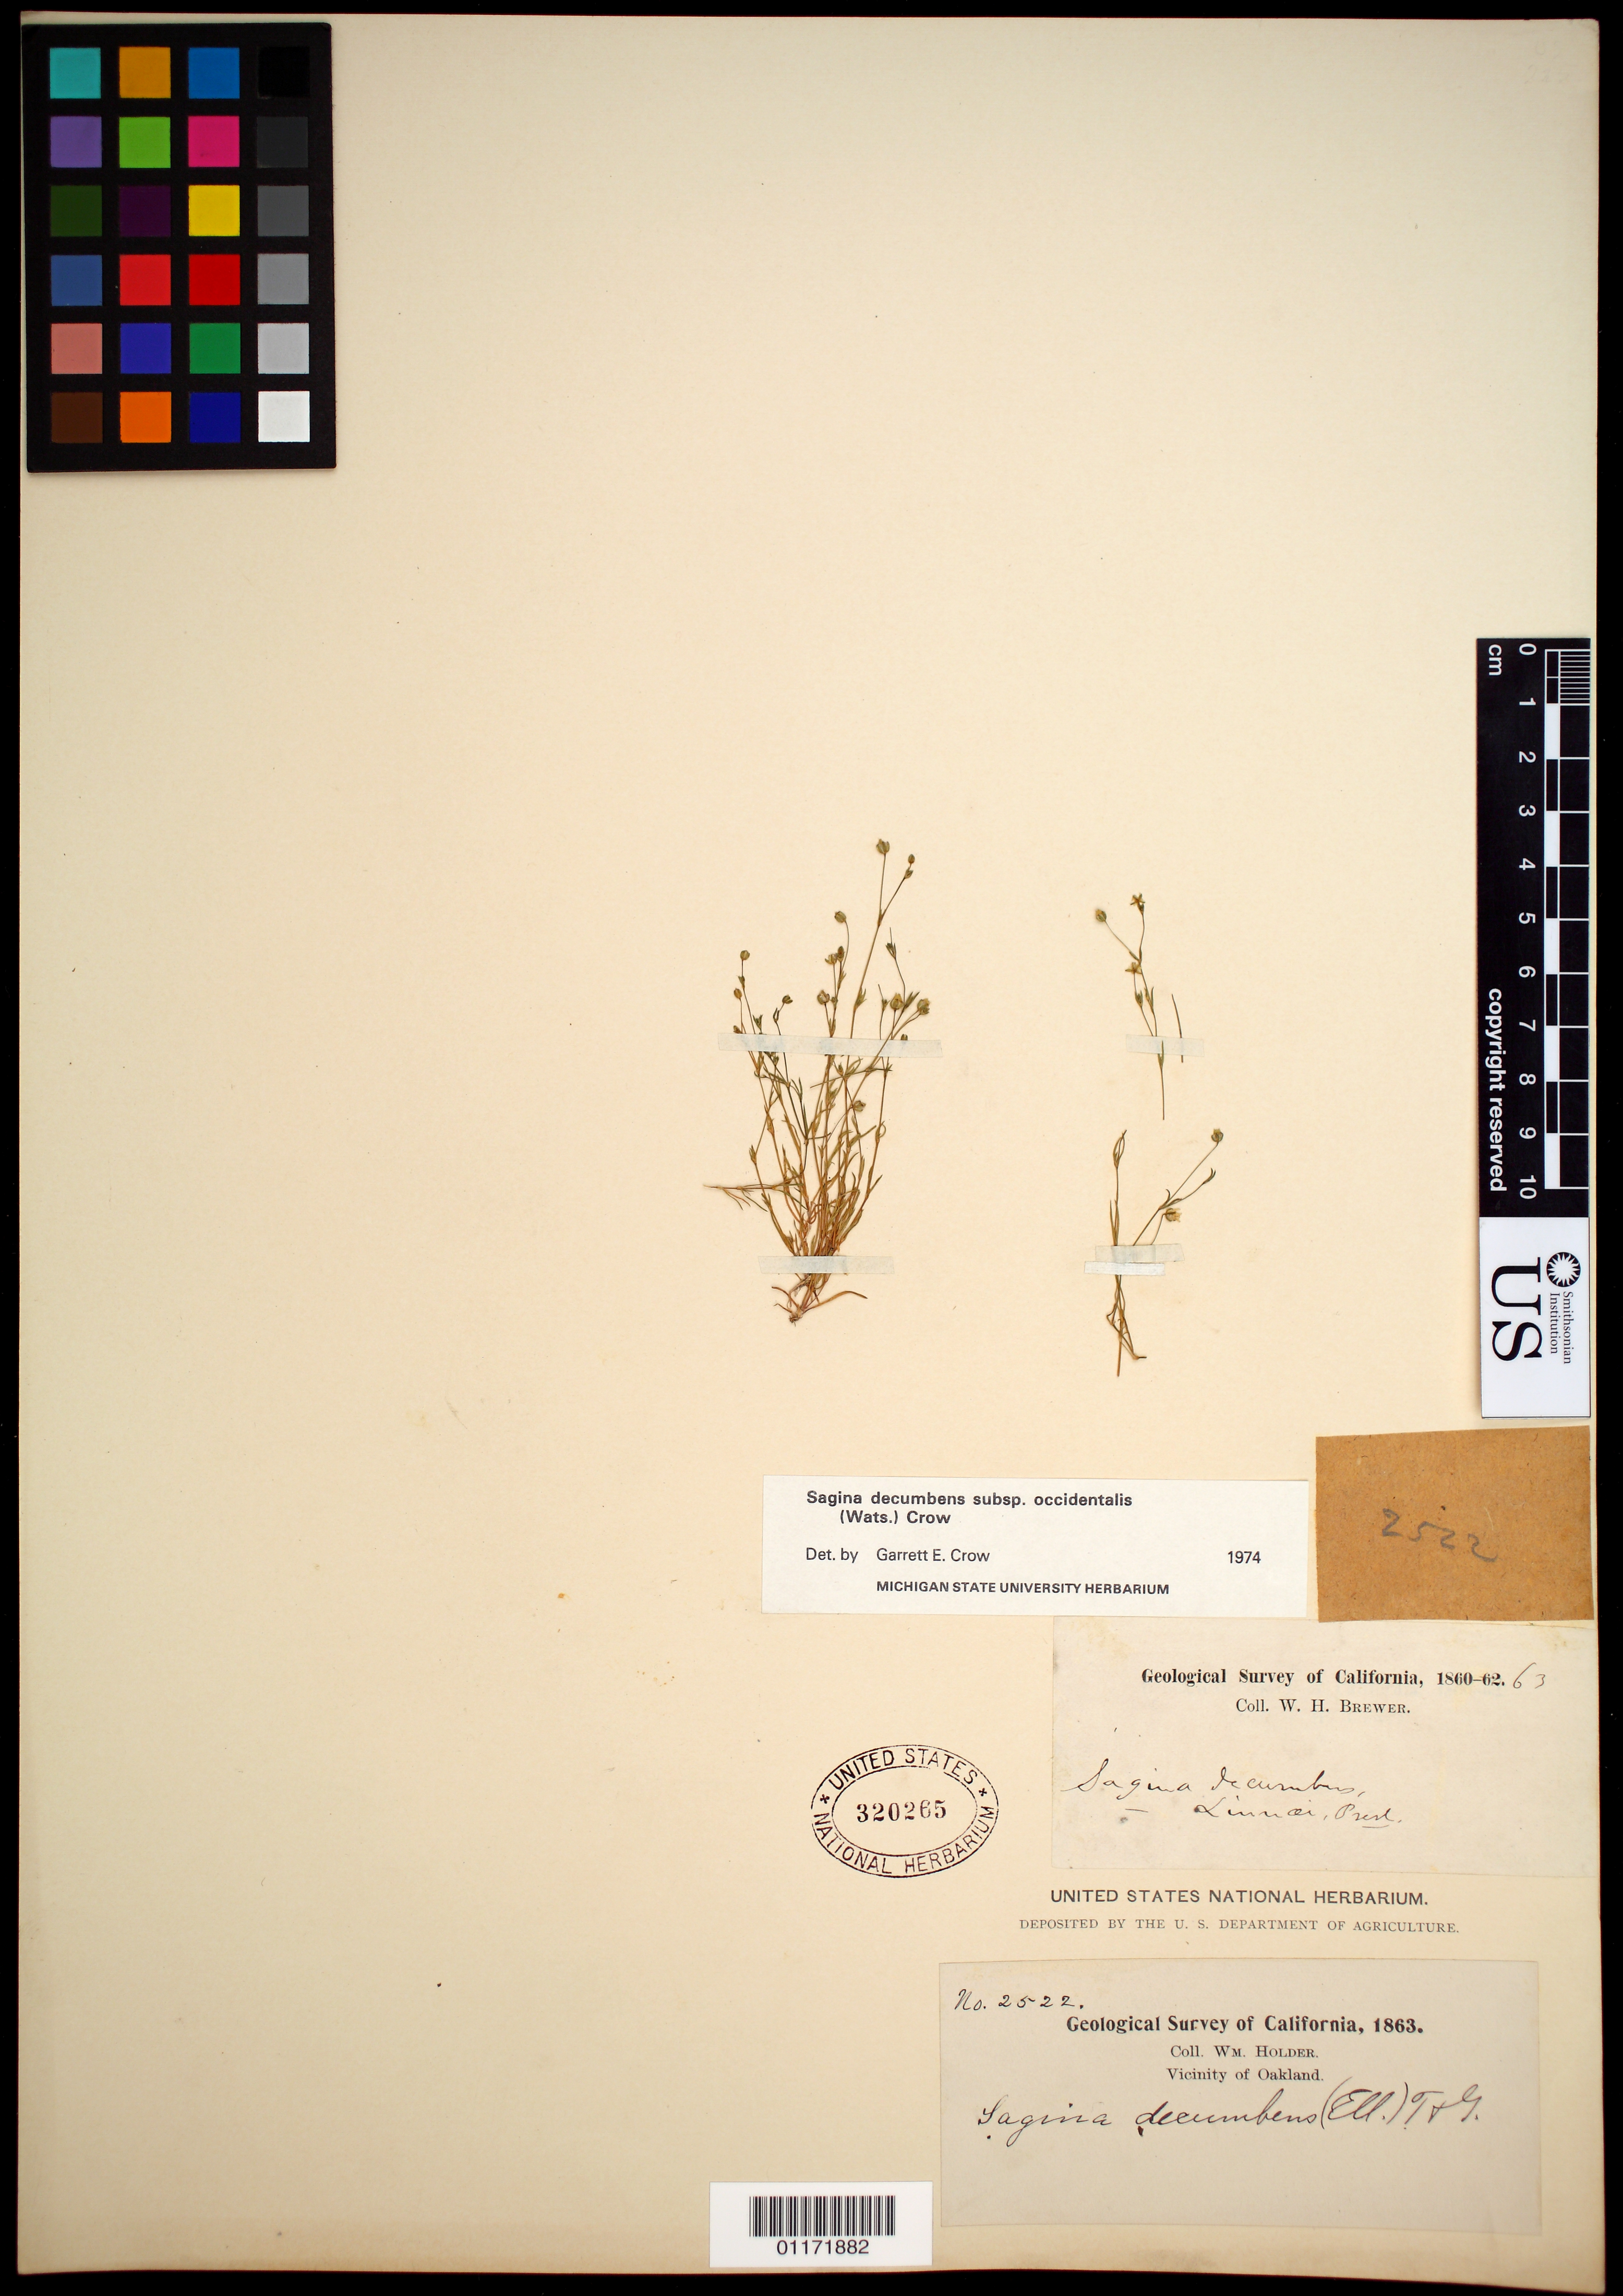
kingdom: Plantae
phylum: Tracheophyta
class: Magnoliopsida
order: Caryophyllales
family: Caryophyllaceae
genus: Sagina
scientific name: Sagina decumbens subsp. occidentalis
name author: (S. Watson) G.E. Crow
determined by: Crow, G. E.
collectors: W. Holder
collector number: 2522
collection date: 1863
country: United States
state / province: California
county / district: Alameda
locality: Vicinity of Oakland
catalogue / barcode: US 320265